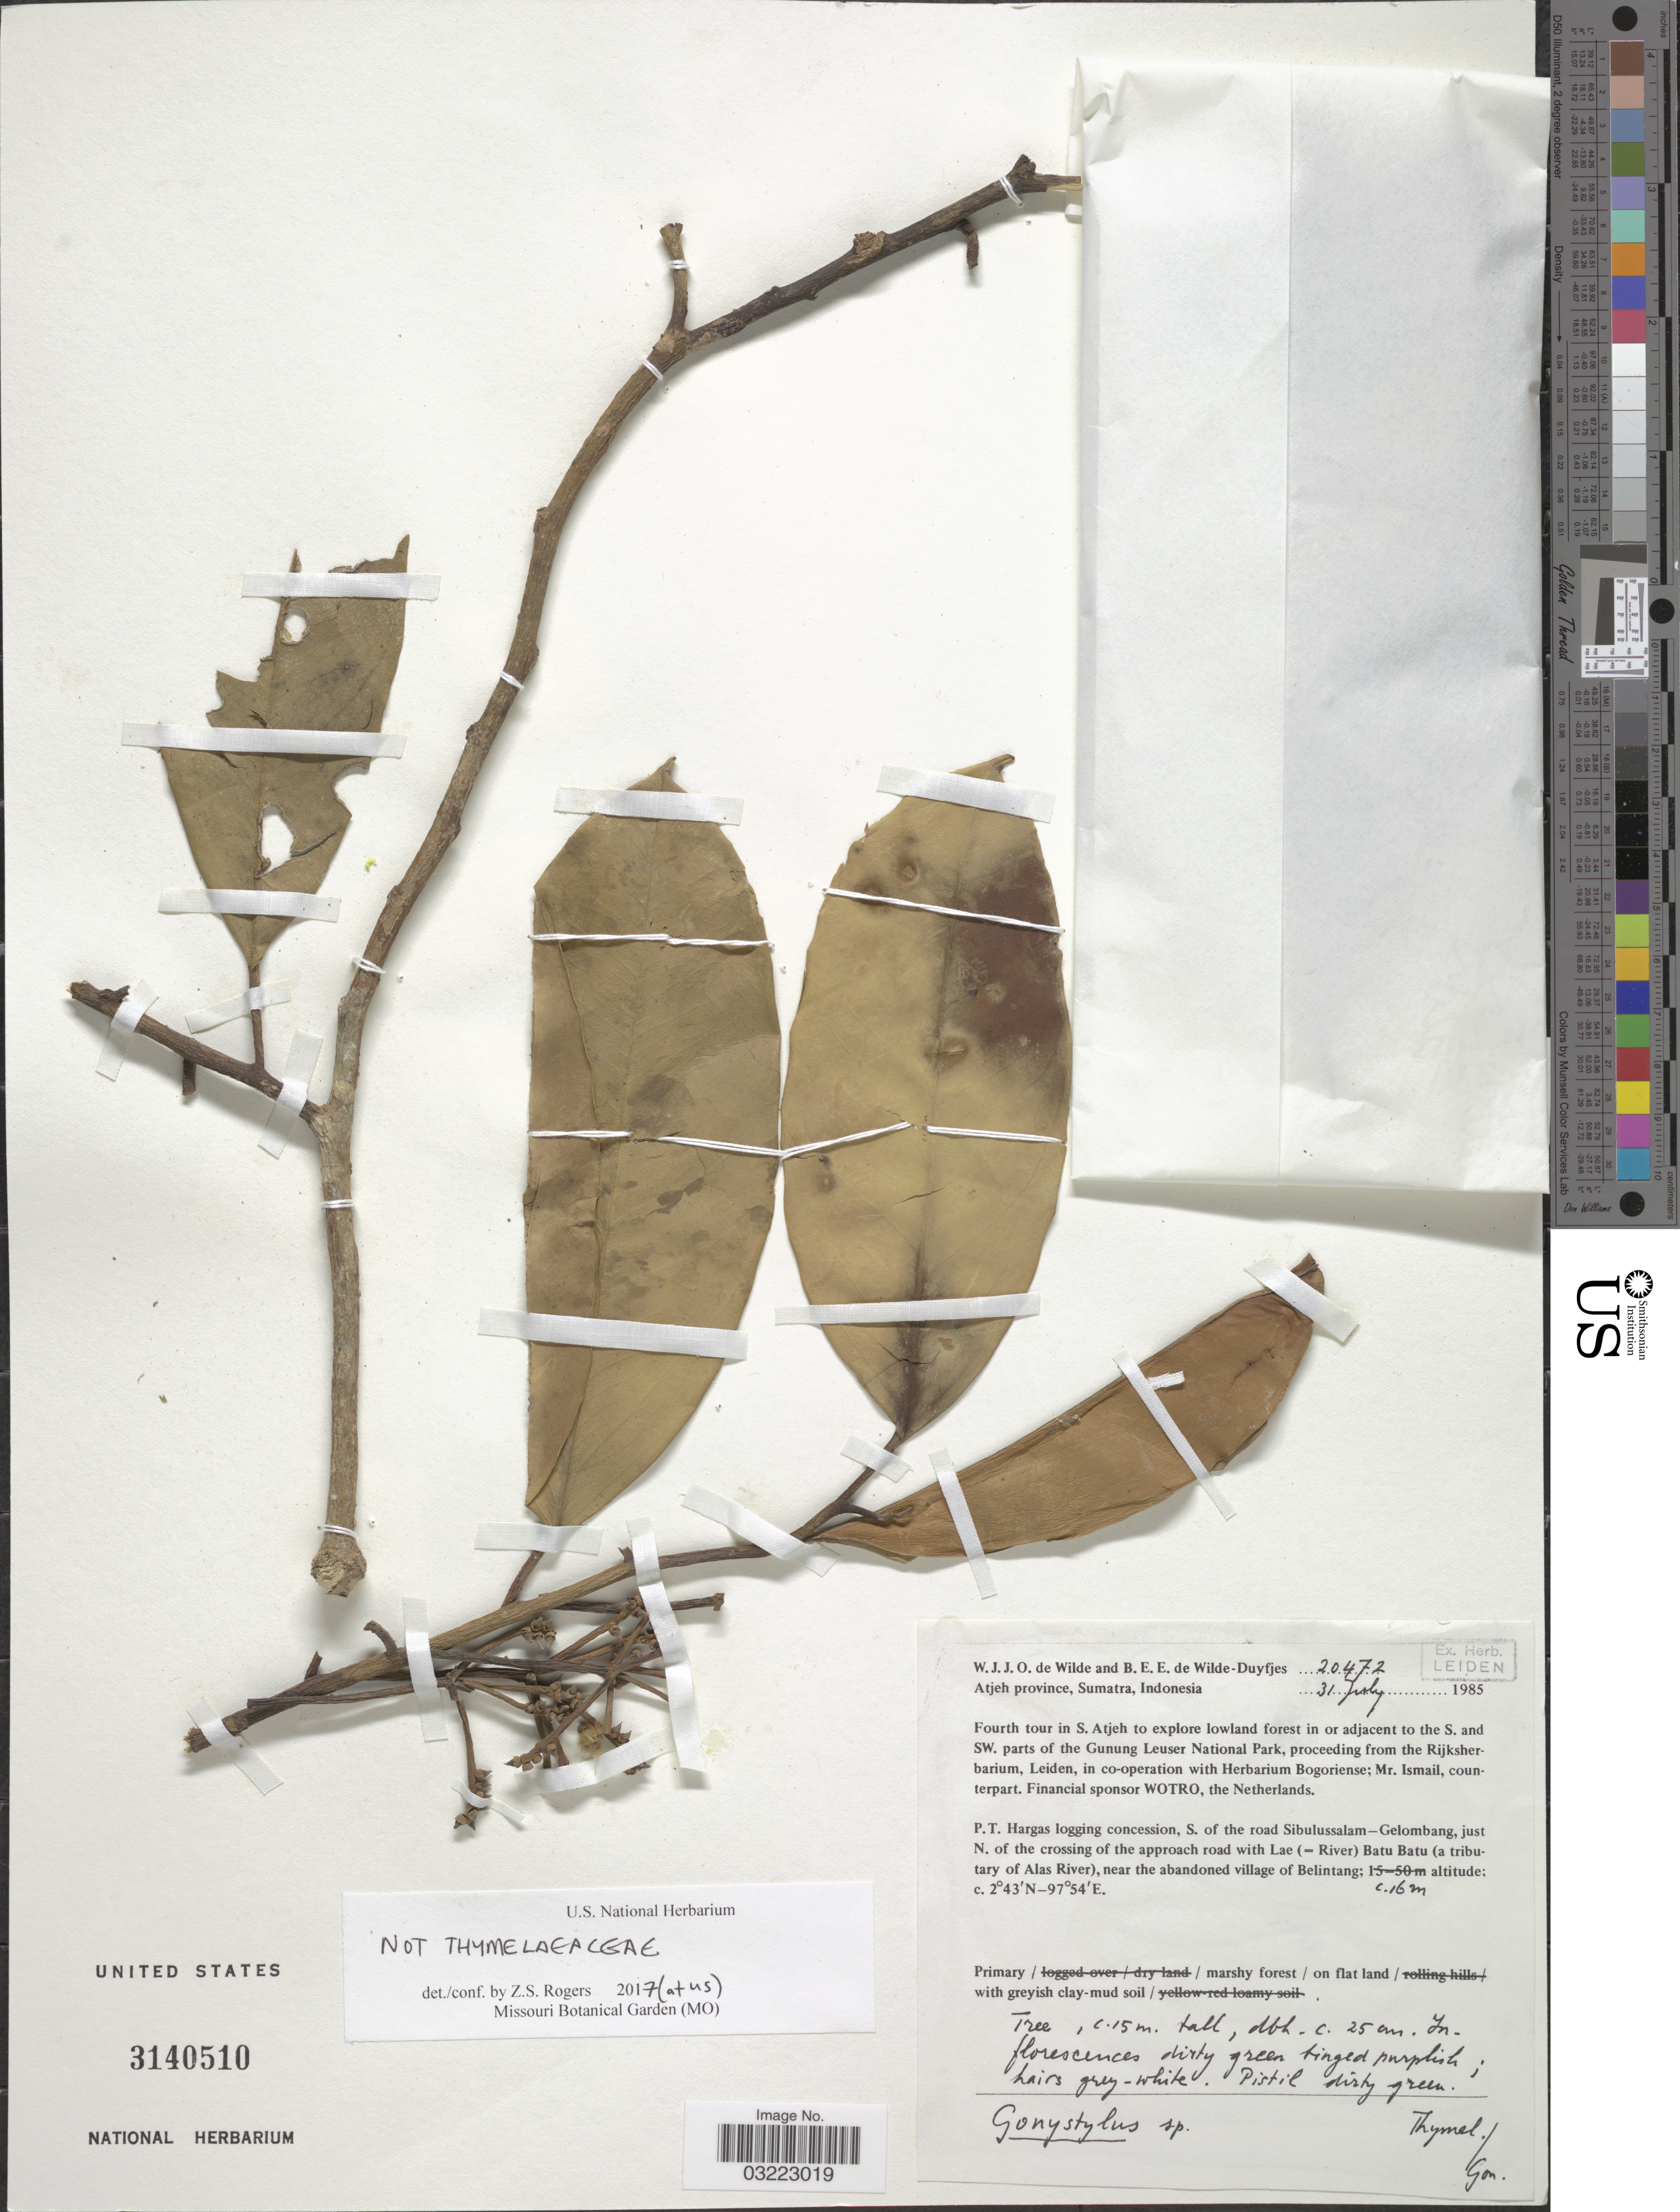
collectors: W. J. de Wilde & B. E. de Wilde-Duyfjes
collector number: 20472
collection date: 1985-07-31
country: Indonesia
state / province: Sumatra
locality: Atjeh province. P.T. Hargas logging concession, S. of the road Sibulussalam - Gelombang, just N. of the crossing of the approach road with Lae (=River) Batu Batu (a tributary of Alas River), near the abandoned village of Belintang.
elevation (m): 16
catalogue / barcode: US 3140510